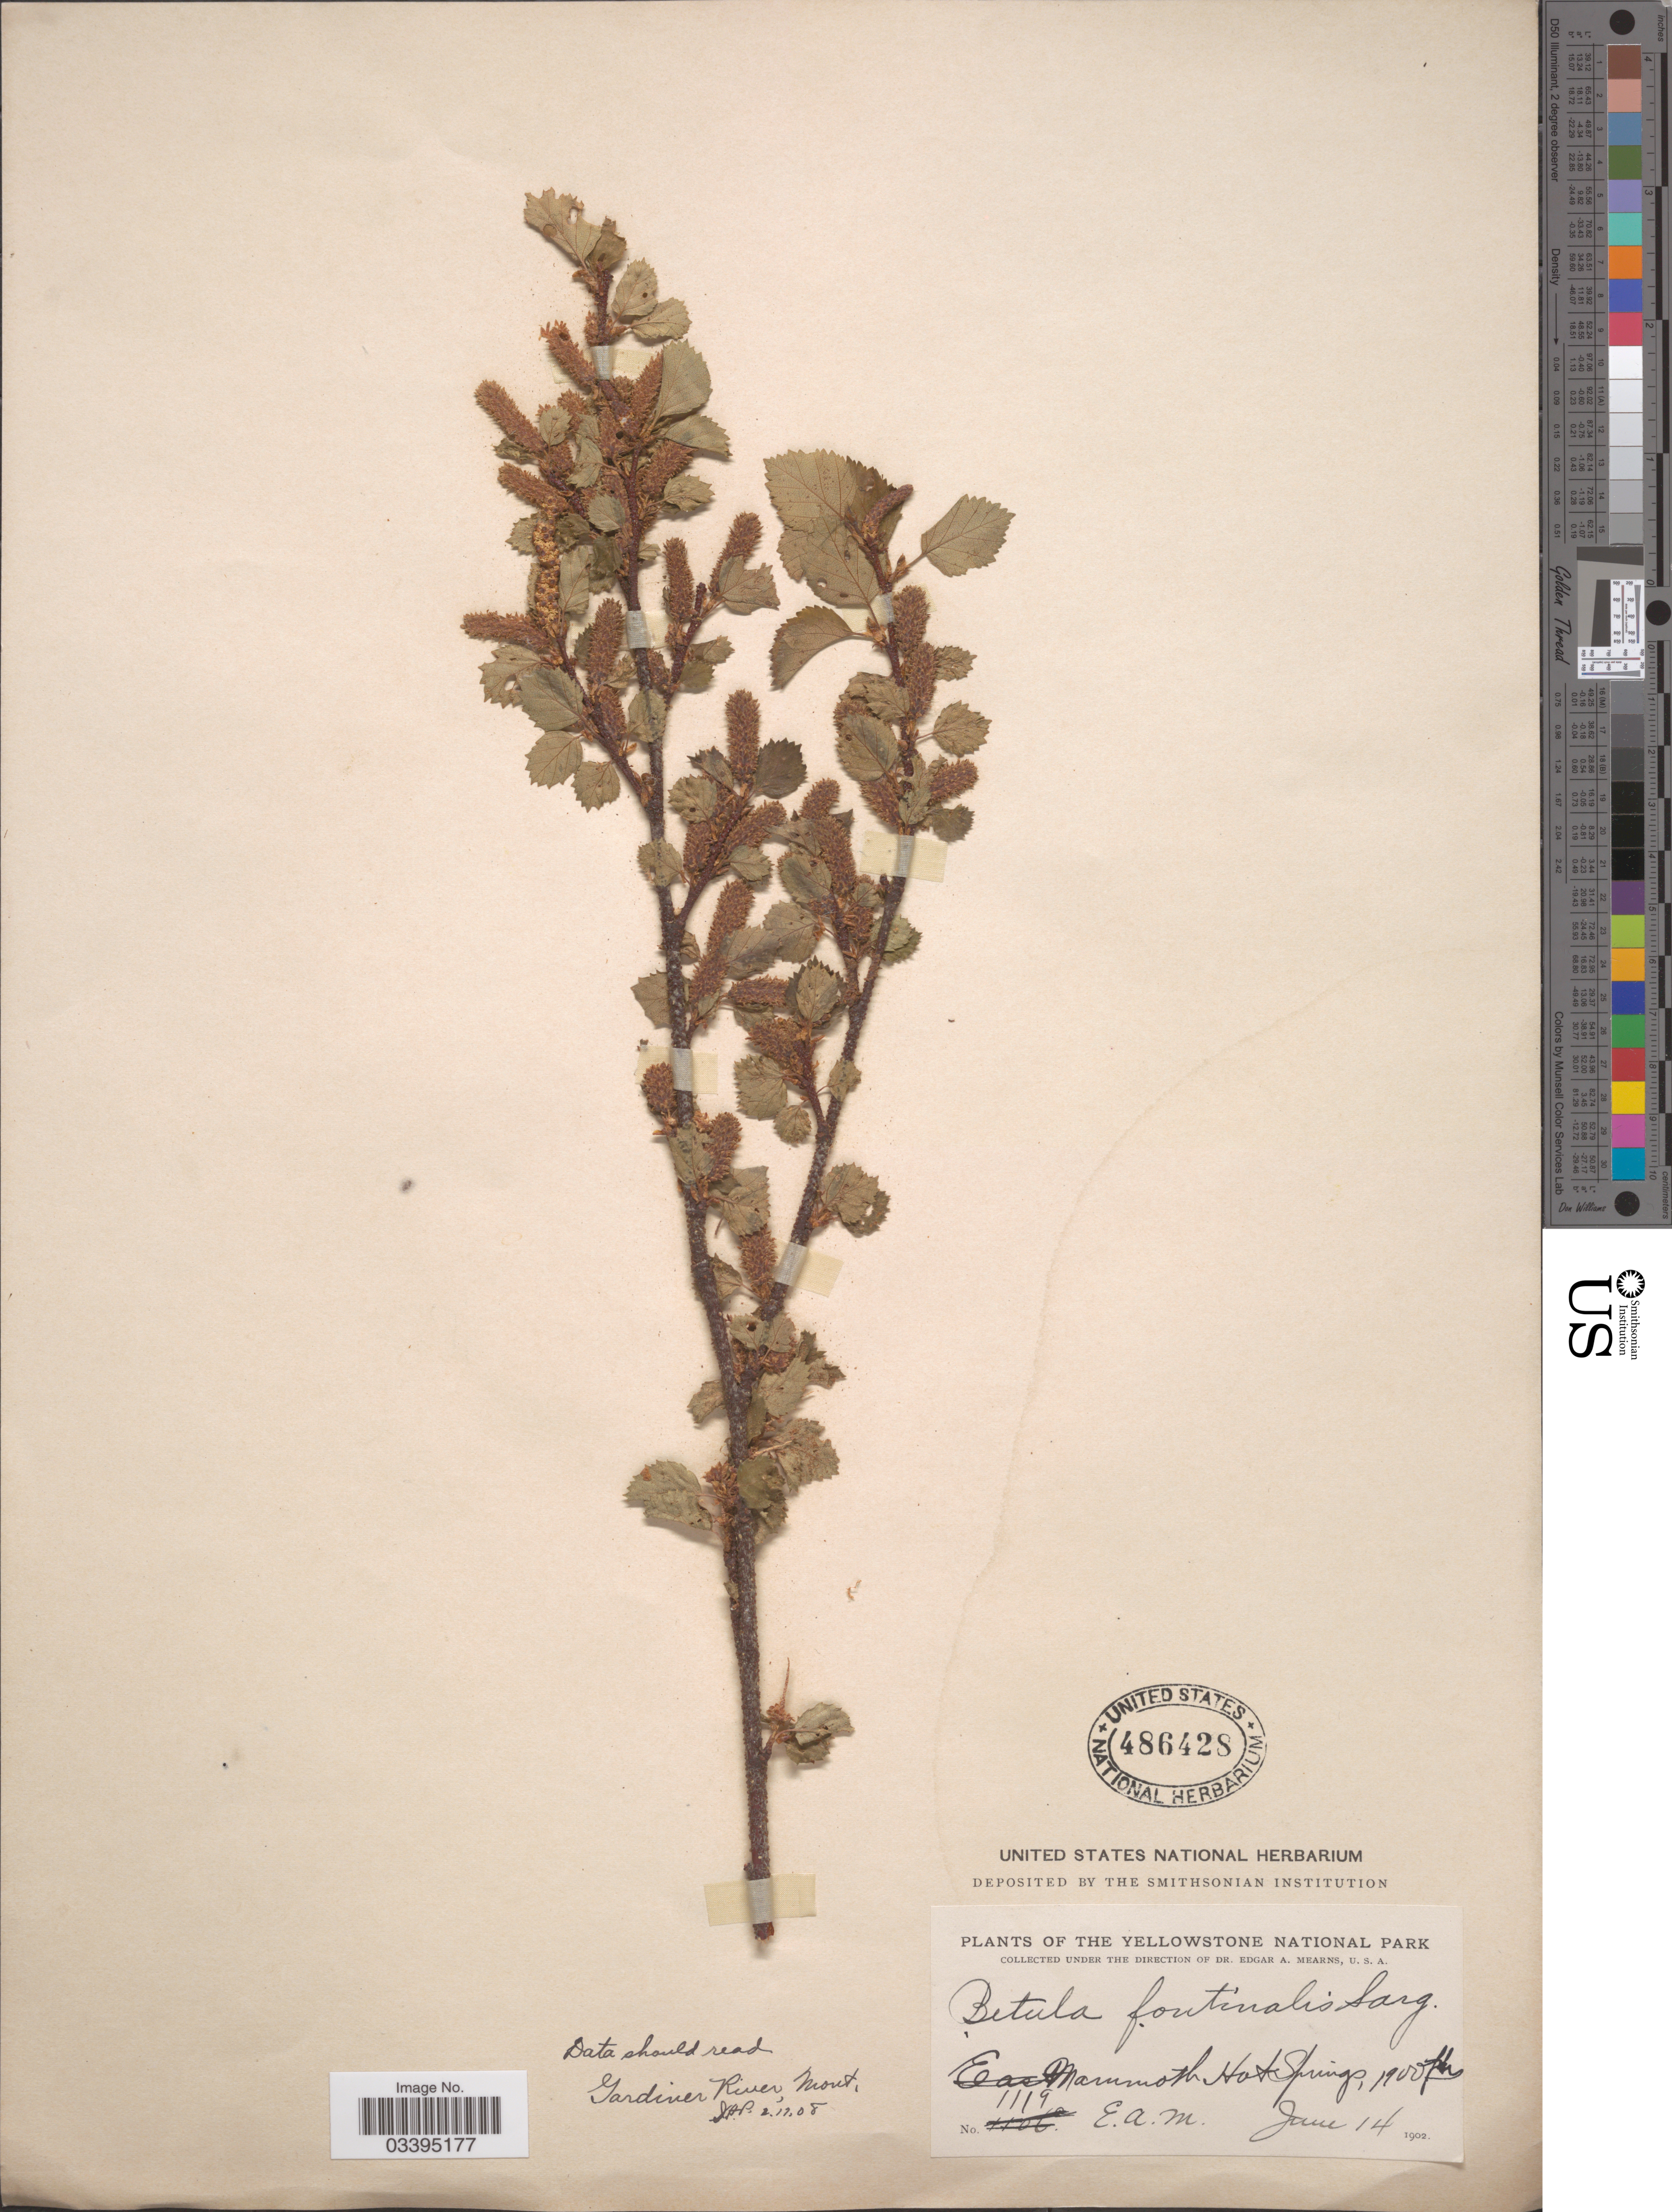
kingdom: Plantae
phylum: Tracheophyta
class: Magnoliopsida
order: Fagales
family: Betulaceae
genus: Betula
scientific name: Betula fontinalis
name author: Sarg.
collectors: E. A. Mearns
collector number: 1119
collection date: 1902-06-14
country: United States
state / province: Wyoming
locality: Yellowstone National Park. Mammoth Hot Springs.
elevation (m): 579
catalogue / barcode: US 486428